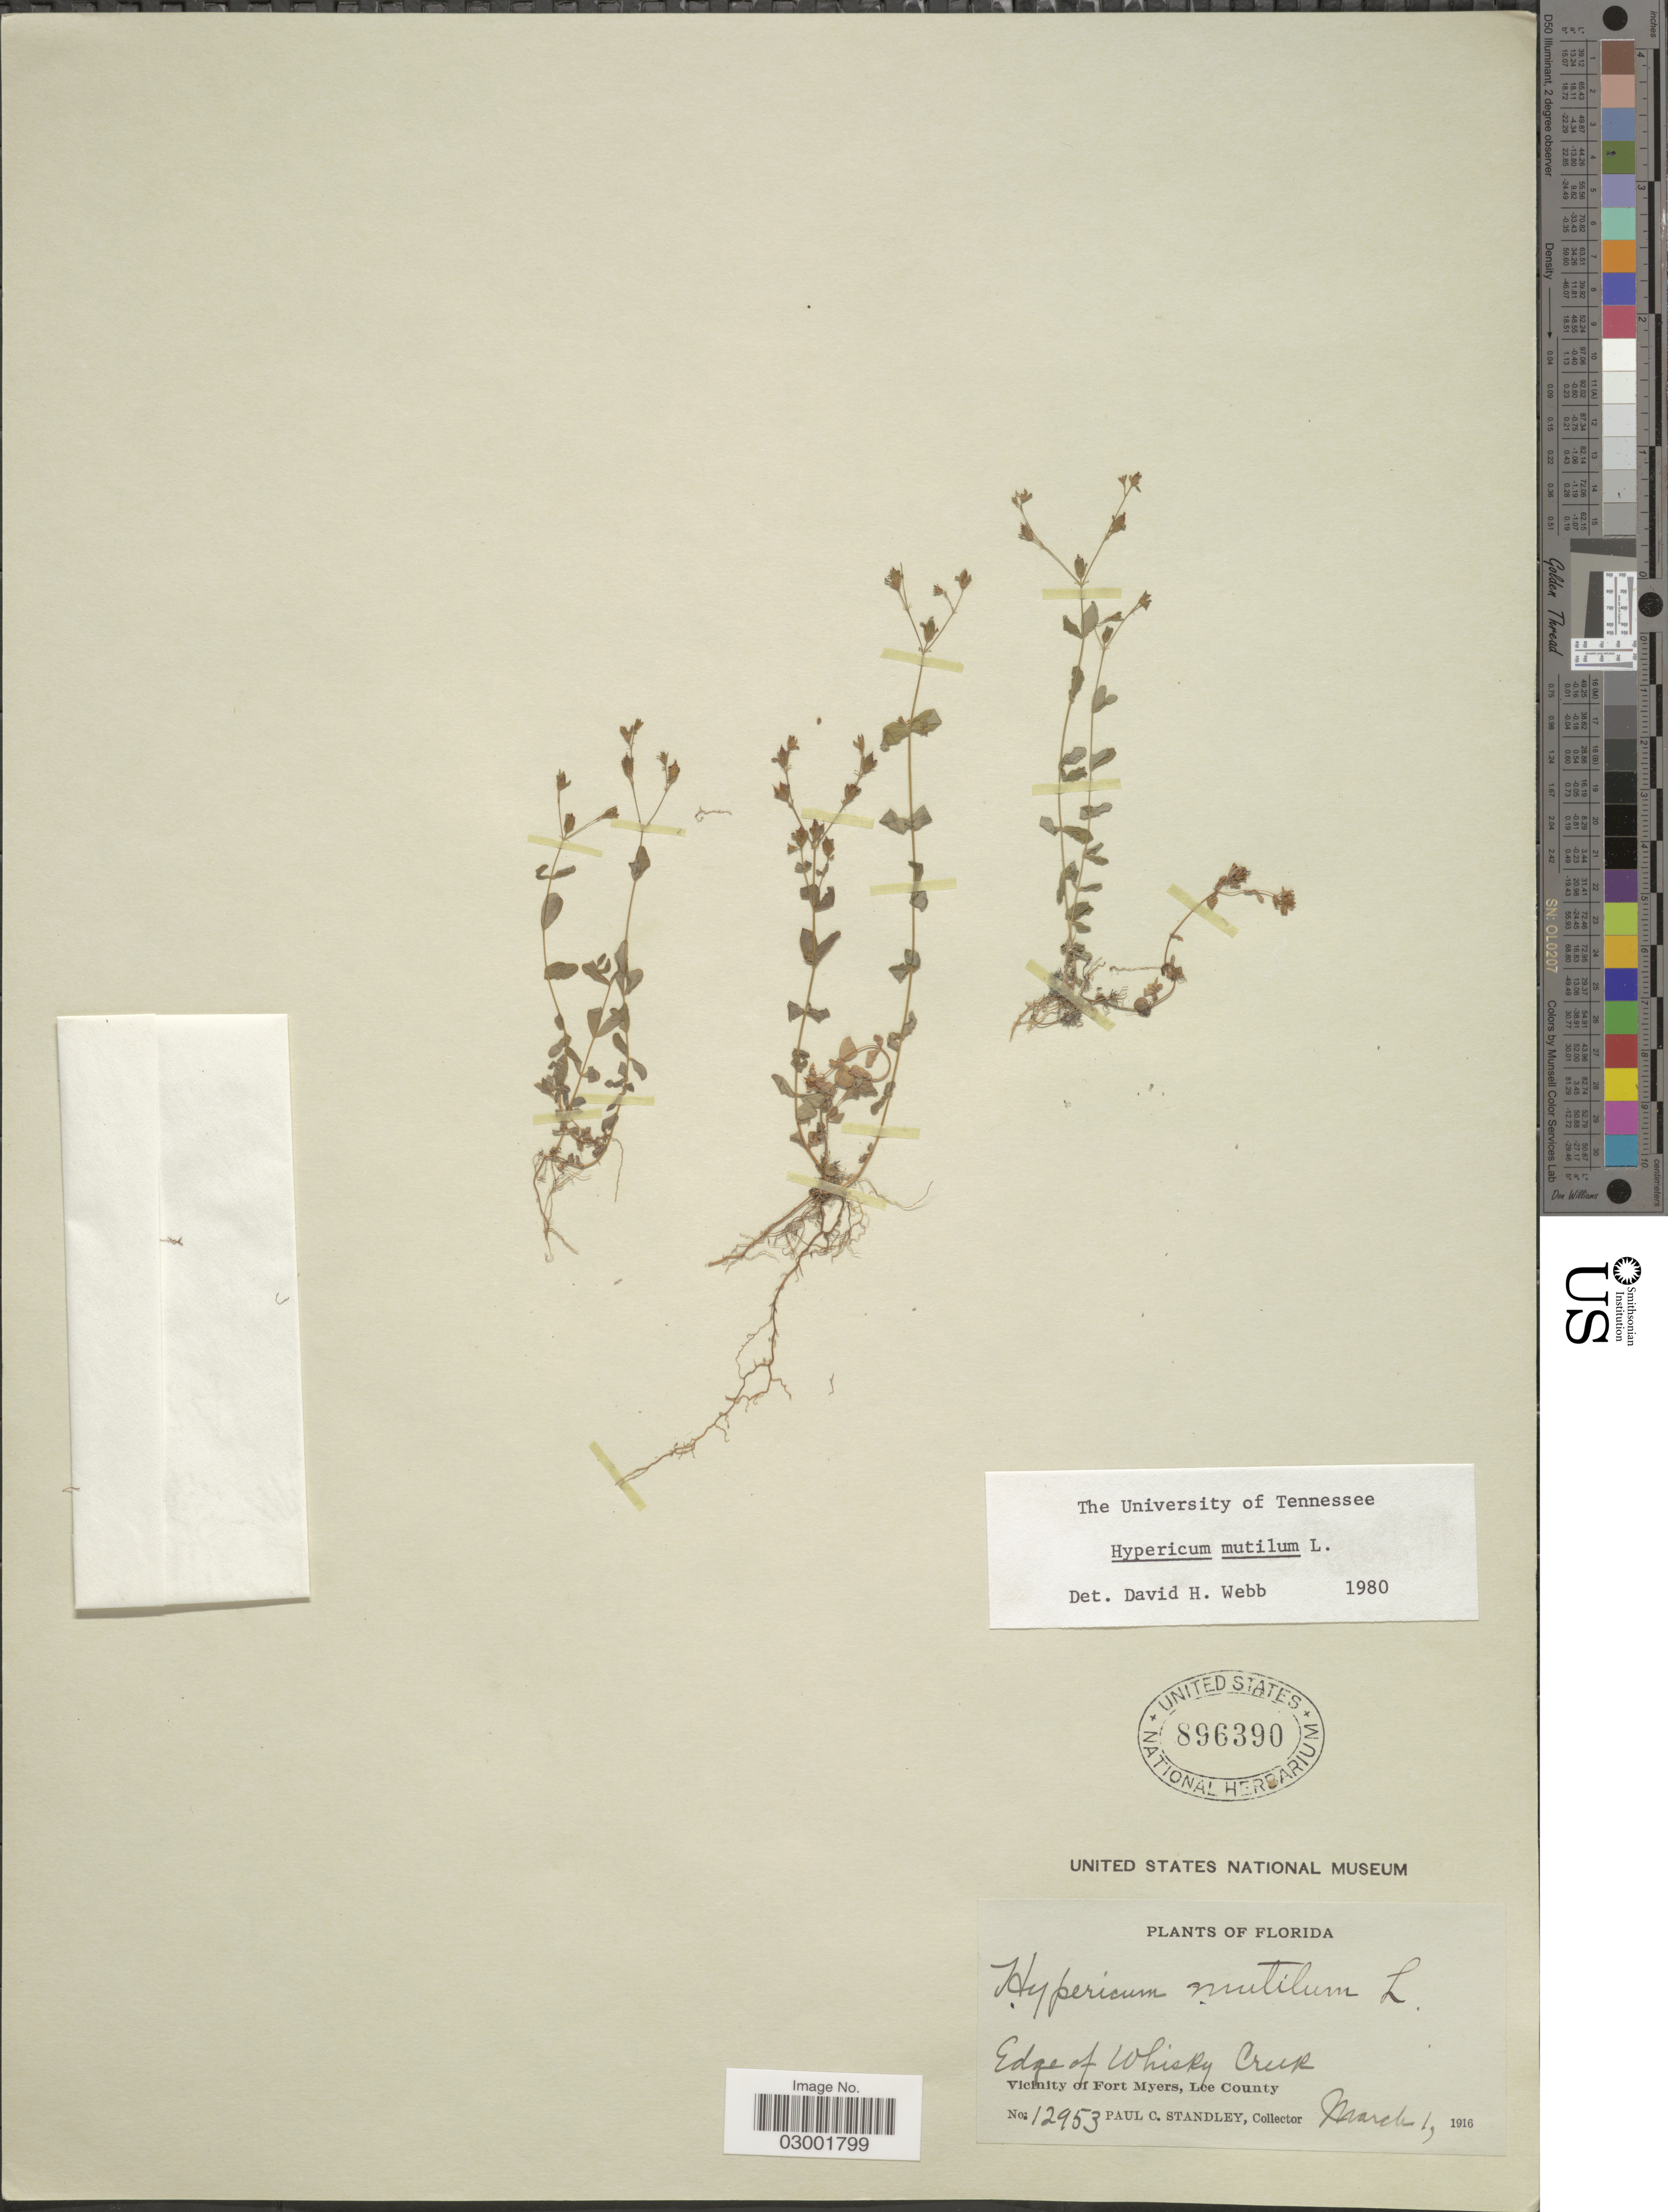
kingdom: Plantae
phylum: Tracheophyta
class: Magnoliopsida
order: Malpighiales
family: Hypericaceae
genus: Hypericum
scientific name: Hypericum mutilum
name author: L.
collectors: P. C. Standley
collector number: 12953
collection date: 1916-03-01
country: United States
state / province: Florida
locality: Edge of Whisky Creek. Vicinity of Fort Myers, Lee County.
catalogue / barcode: US 896390